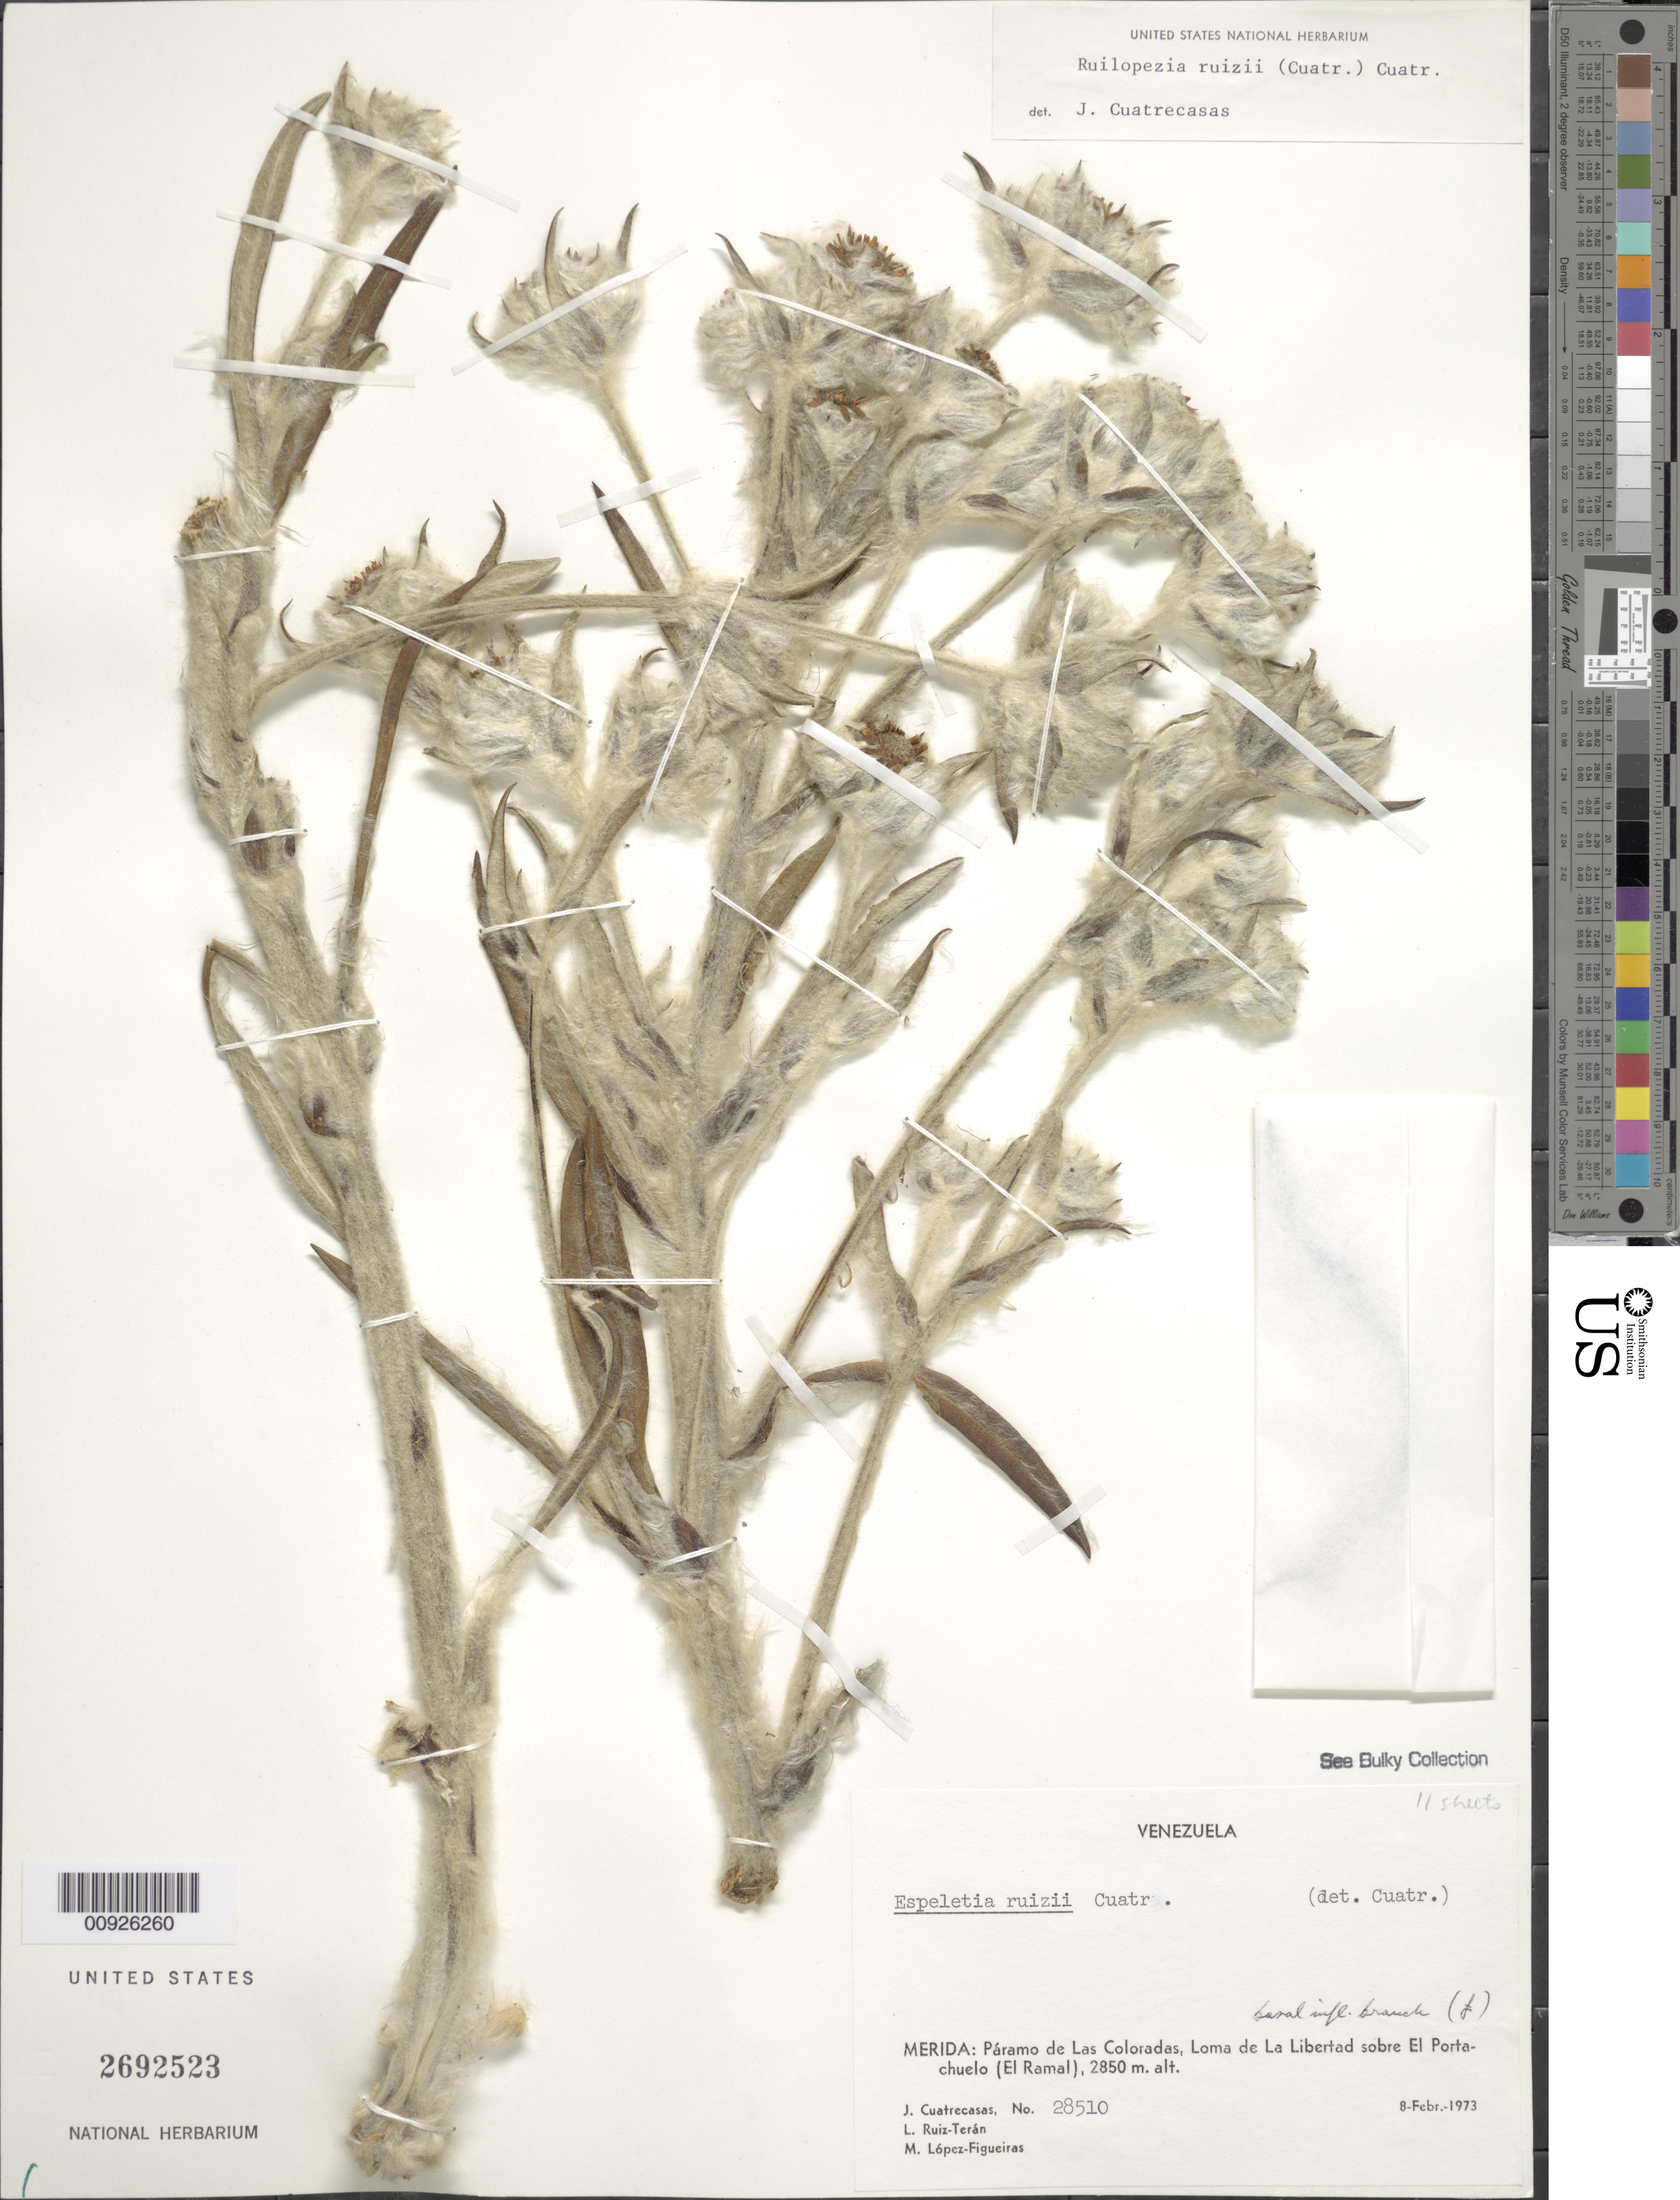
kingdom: Plantae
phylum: Tracheophyta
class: Magnoliopsida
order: Asterales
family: Asteraceae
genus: Ruilopezia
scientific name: Ruilopezia ruizii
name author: (Cuatrec.) Cuatrec.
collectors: J. Cuatrecasas, L. E. Ruíz-Terán & M. López Figueiras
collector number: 28510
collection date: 1973-02-08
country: Venezuela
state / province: Mérida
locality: P. de las Coloradas. Loma de la Libertad sobre El Portachuelo (El Ramal)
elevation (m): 2850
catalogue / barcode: US 2692523